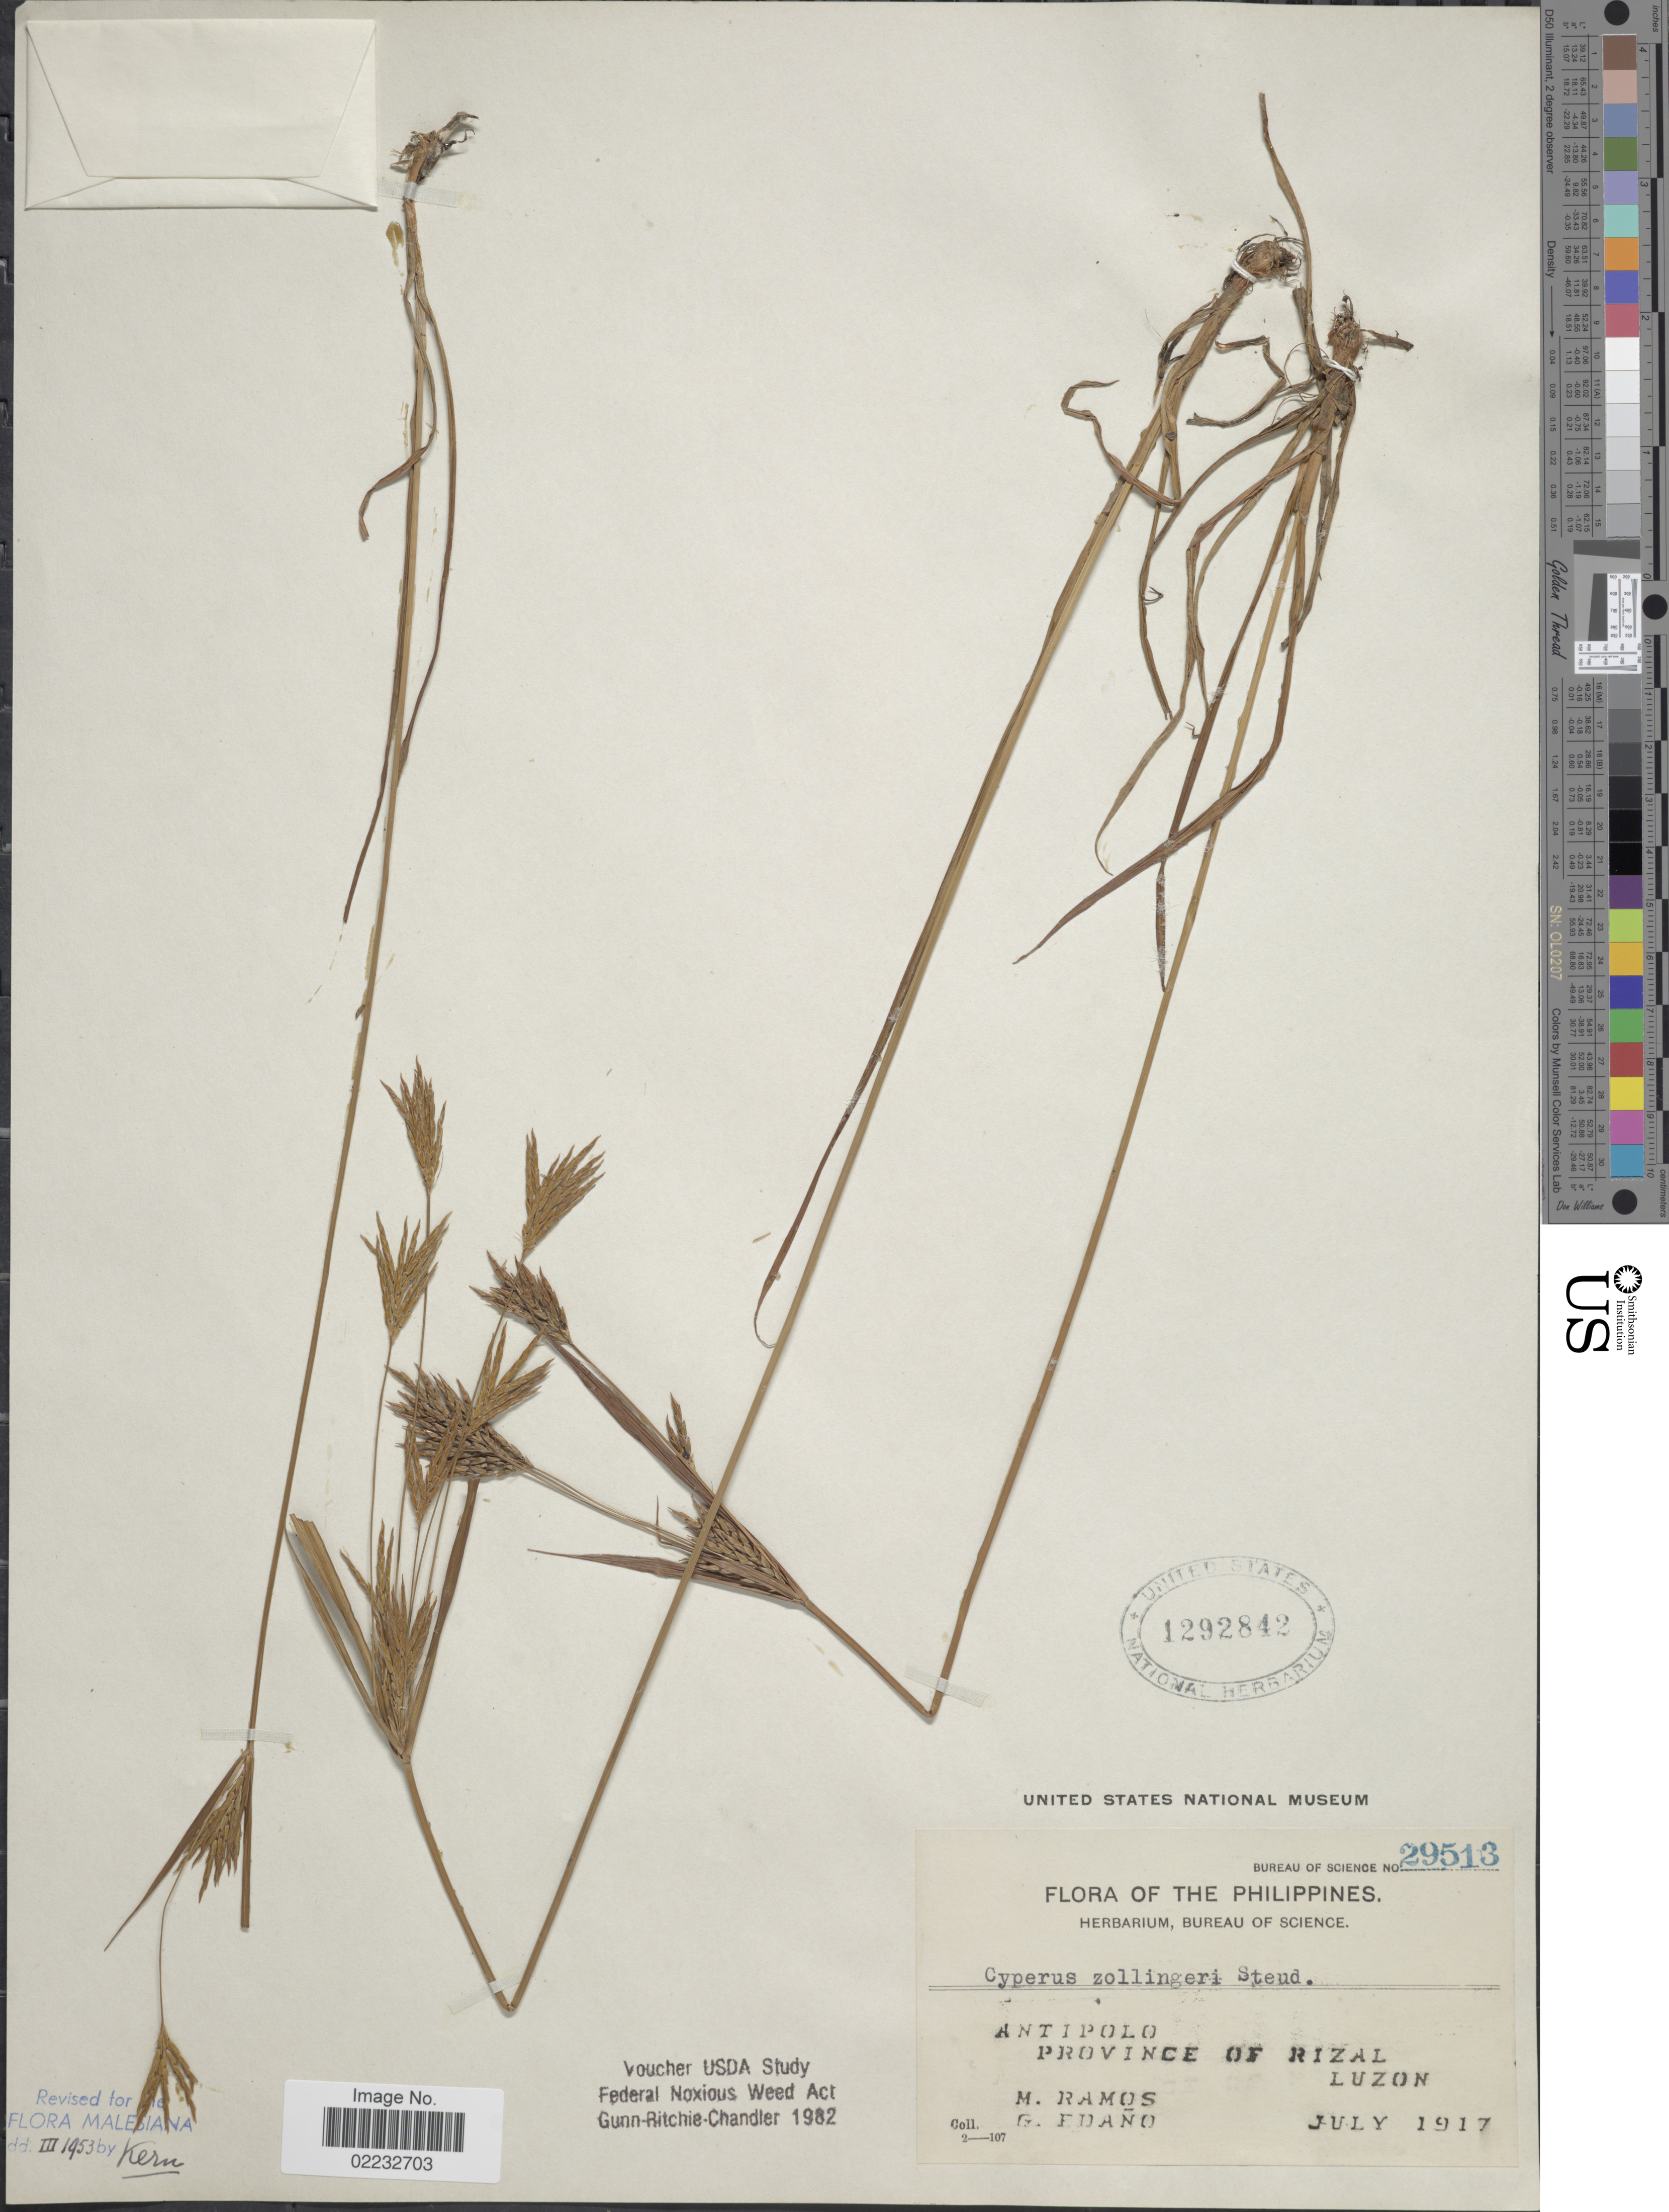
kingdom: Plantae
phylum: Tracheophyta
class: Liliopsida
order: Poales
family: Cyperaceae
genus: Cyperus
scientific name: Cyperus tenuiculmis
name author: Boeckeler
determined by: Strong, Mark T., (BOT), Smithsonian Institution - National Museum of Natural History (UNITED STATES)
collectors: M. Ramos & G. Edaño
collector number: Bureau of Science 29513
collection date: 1917-07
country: Philippines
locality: Antipolo. Province of Rizal, Luzon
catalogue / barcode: US 1292842